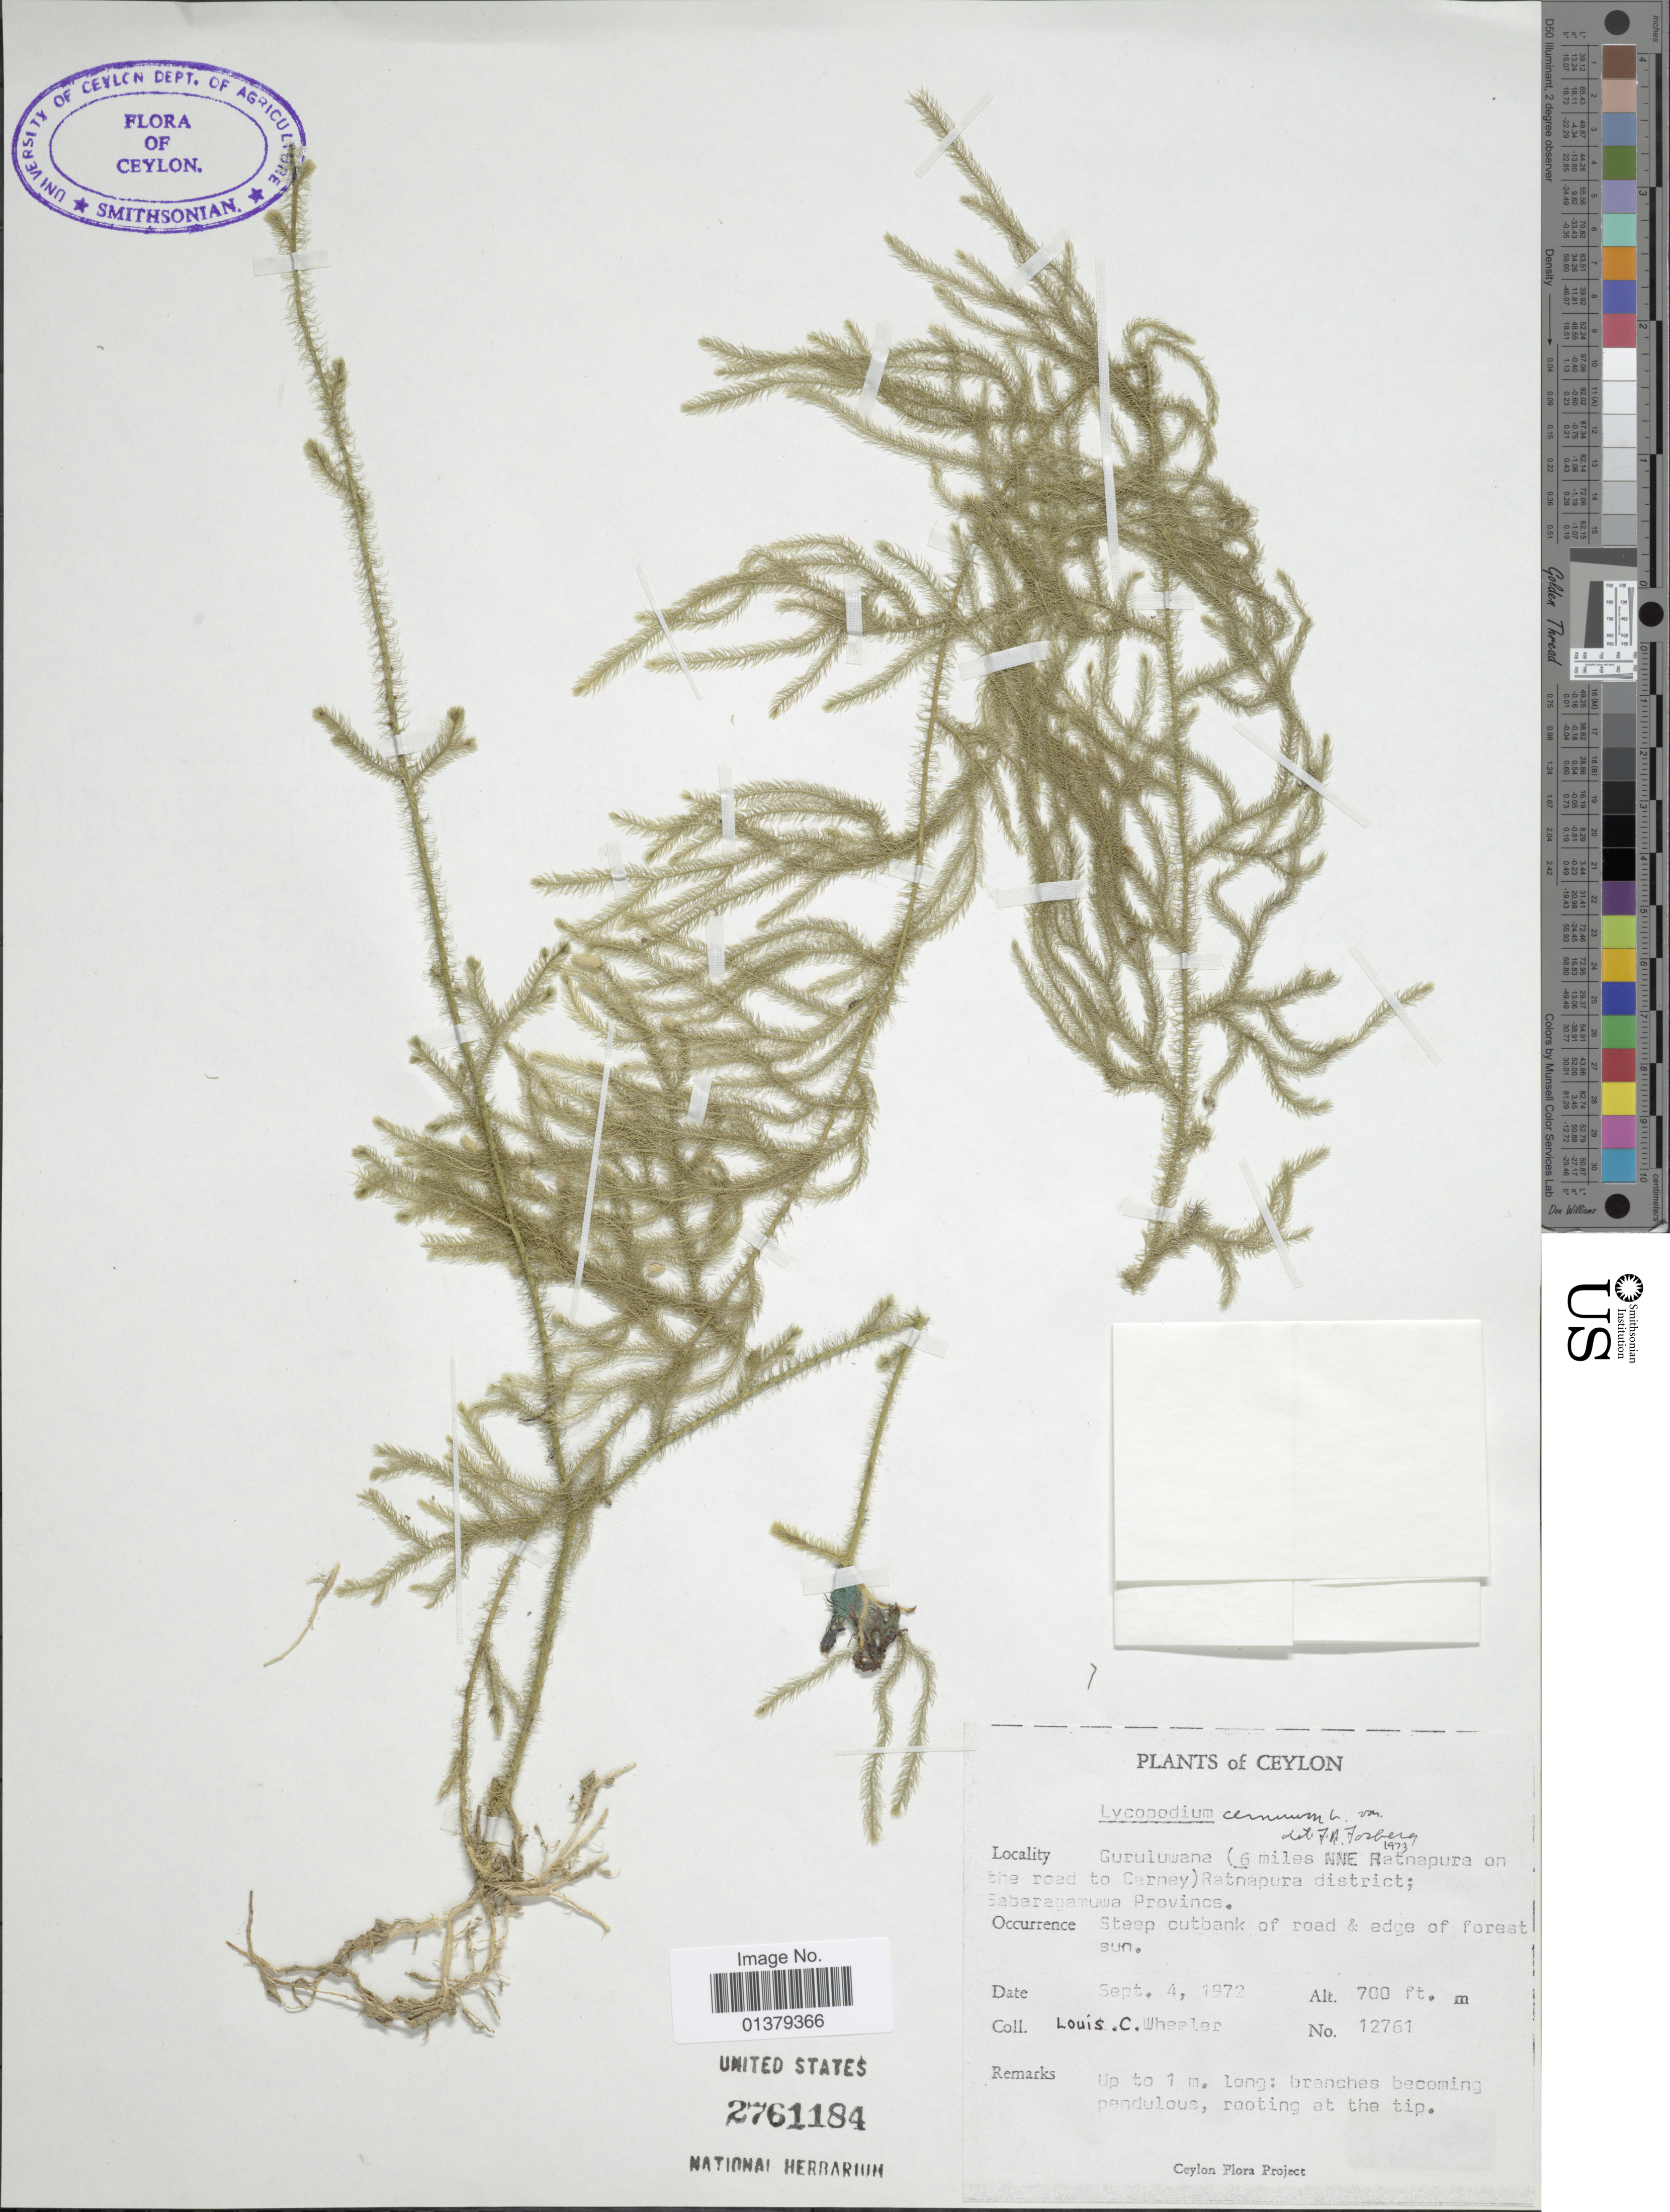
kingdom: Plantae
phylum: Tracheophyta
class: Lycopodiopsida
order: Lycopodiales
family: Lycopodiaceae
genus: Palhinhaea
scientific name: Palhinhaea cernua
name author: (L.) Vasc. & Franco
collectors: L. C. Wheeler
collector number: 12761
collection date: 1972-09-04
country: Sri Lanka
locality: Ceylon, Guruluwana (6 miles NNE Ratnapura on the road to Carney) Ratnapura district; Sabaragamuwa province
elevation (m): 213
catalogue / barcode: US 2761184